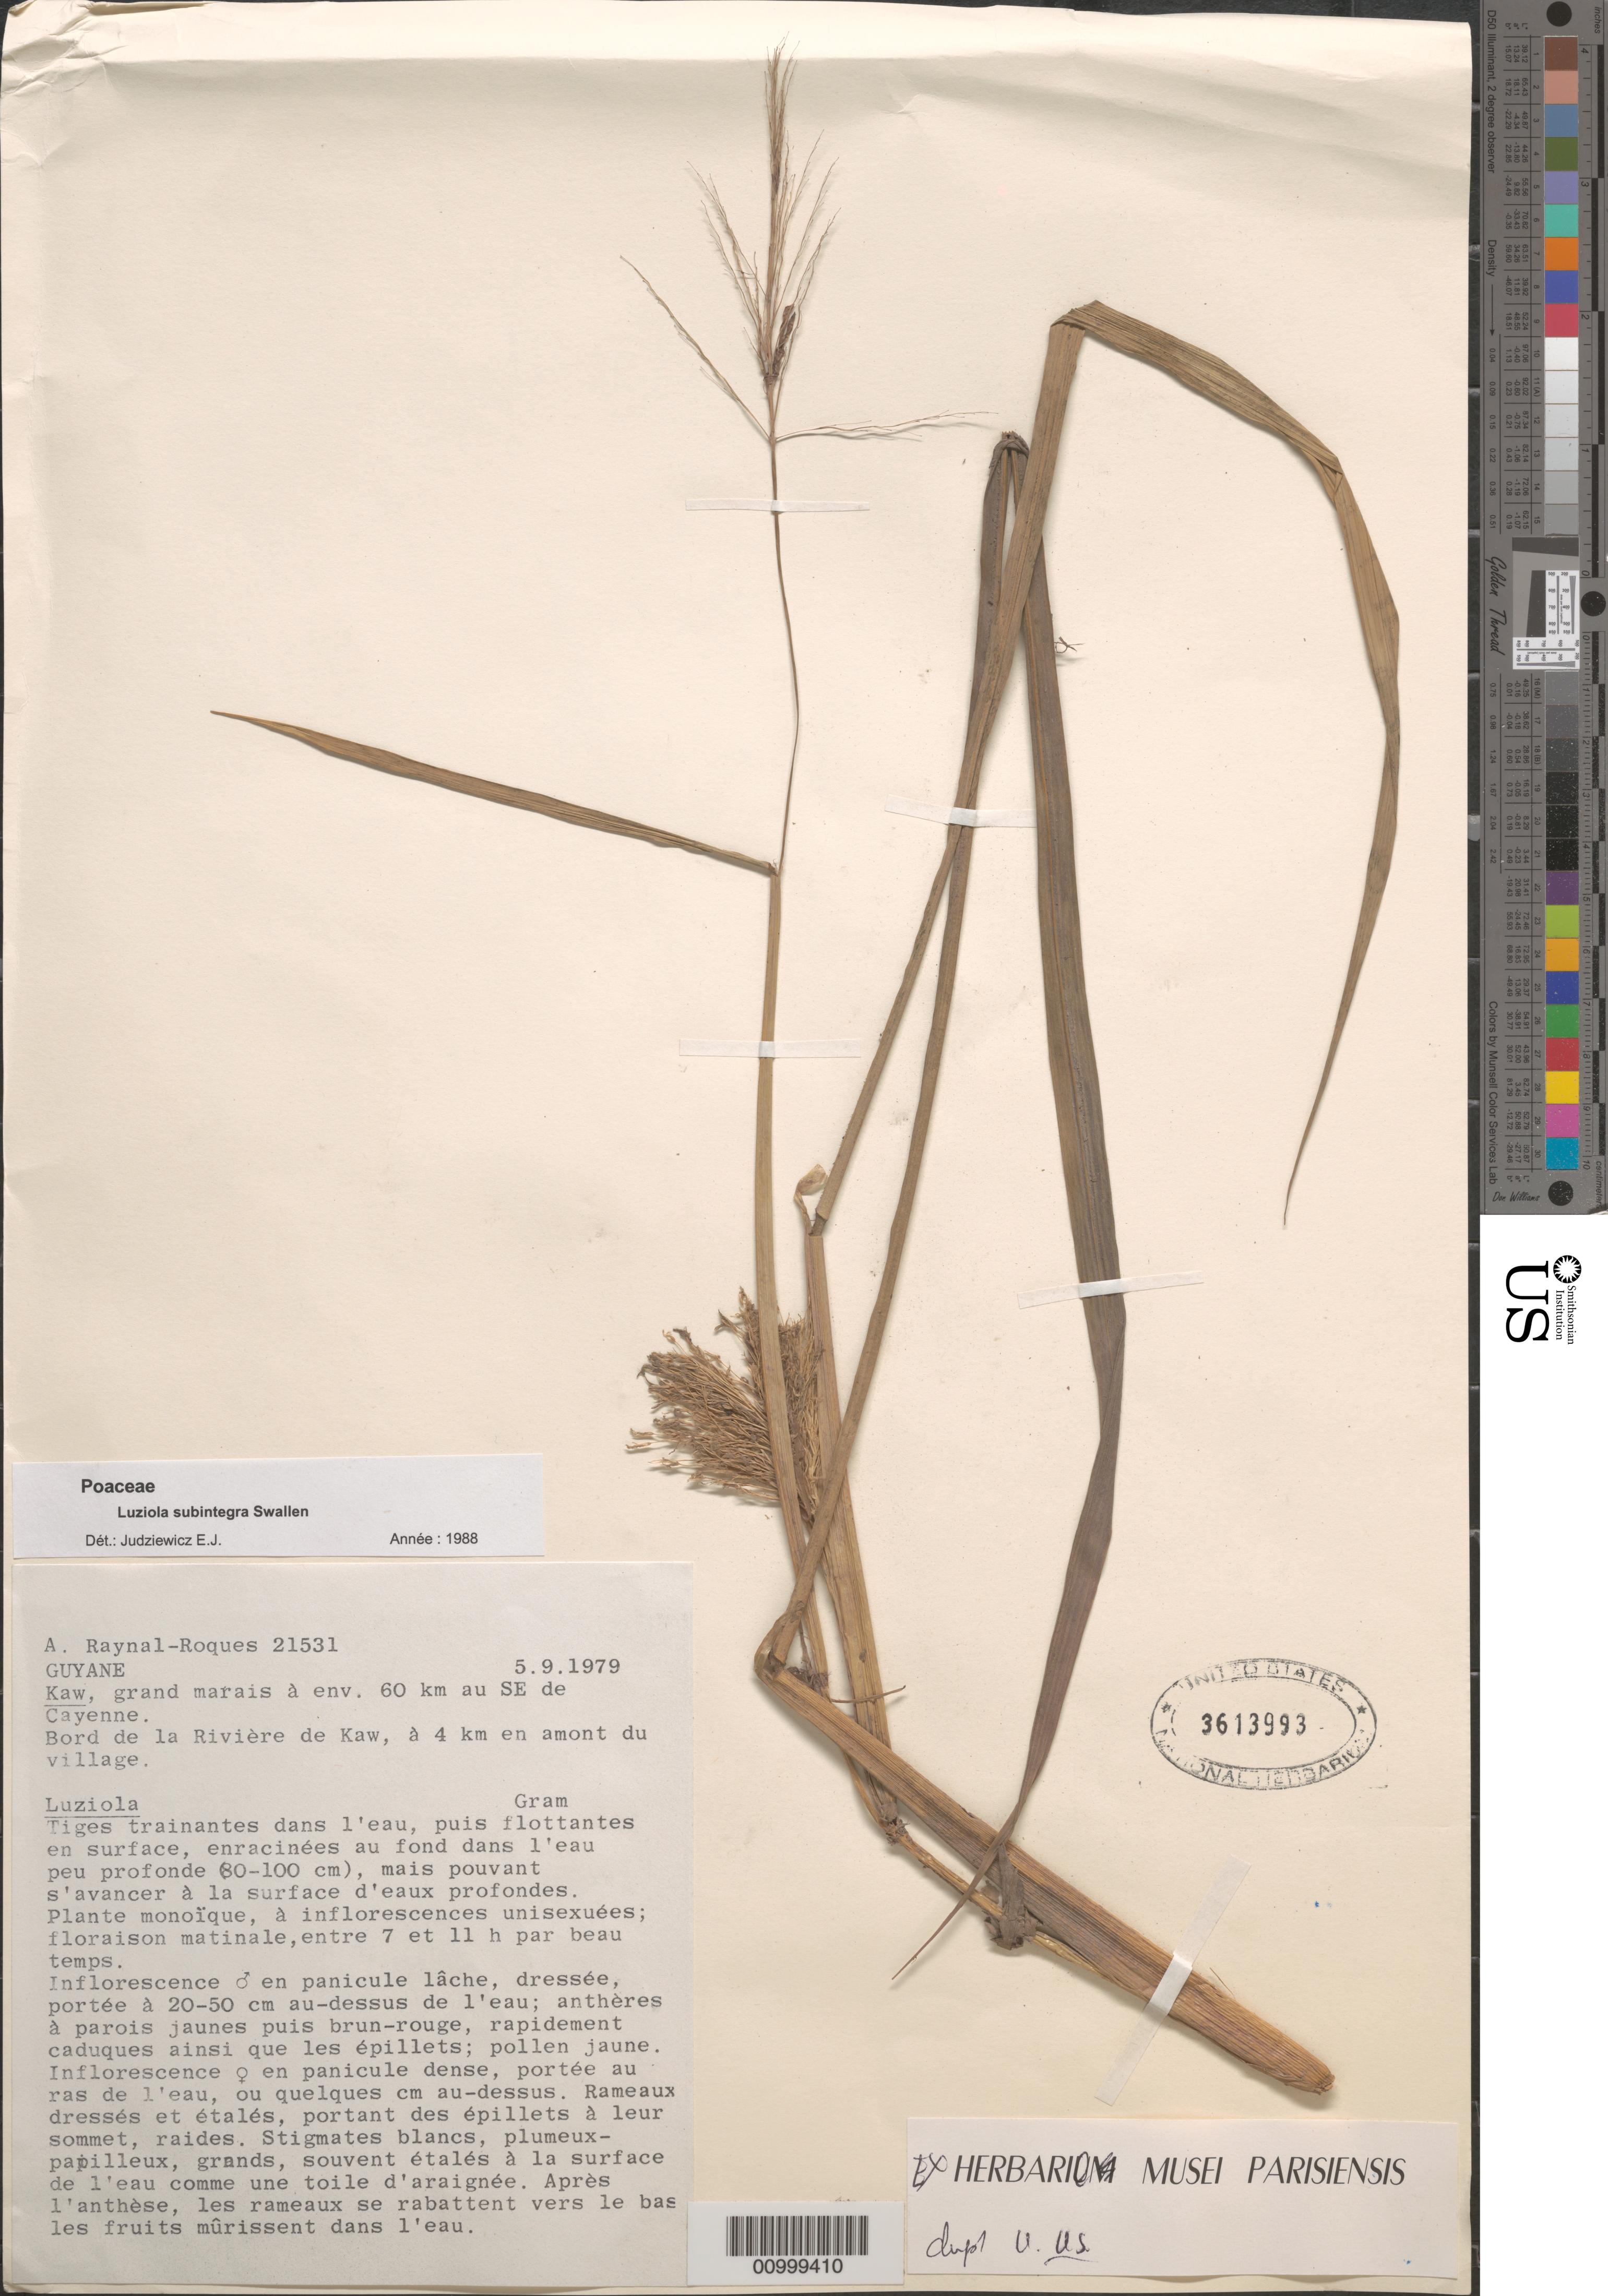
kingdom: Plantae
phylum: Tracheophyta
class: Liliopsida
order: Poales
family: Poaceae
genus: Luziola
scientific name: Luziola subintegra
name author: Swallen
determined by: Judziewicz, E. J.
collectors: A. M. Raynal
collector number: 21531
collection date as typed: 5-Sep-79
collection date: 1979-09-05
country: French Guiana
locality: Kaw. Grand marais à environs, 60 km au SE de Cayenne. Bord de la Riviere de Kaw, à 4 km en amont du village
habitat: Bord d'une riviere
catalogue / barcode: US 3613993